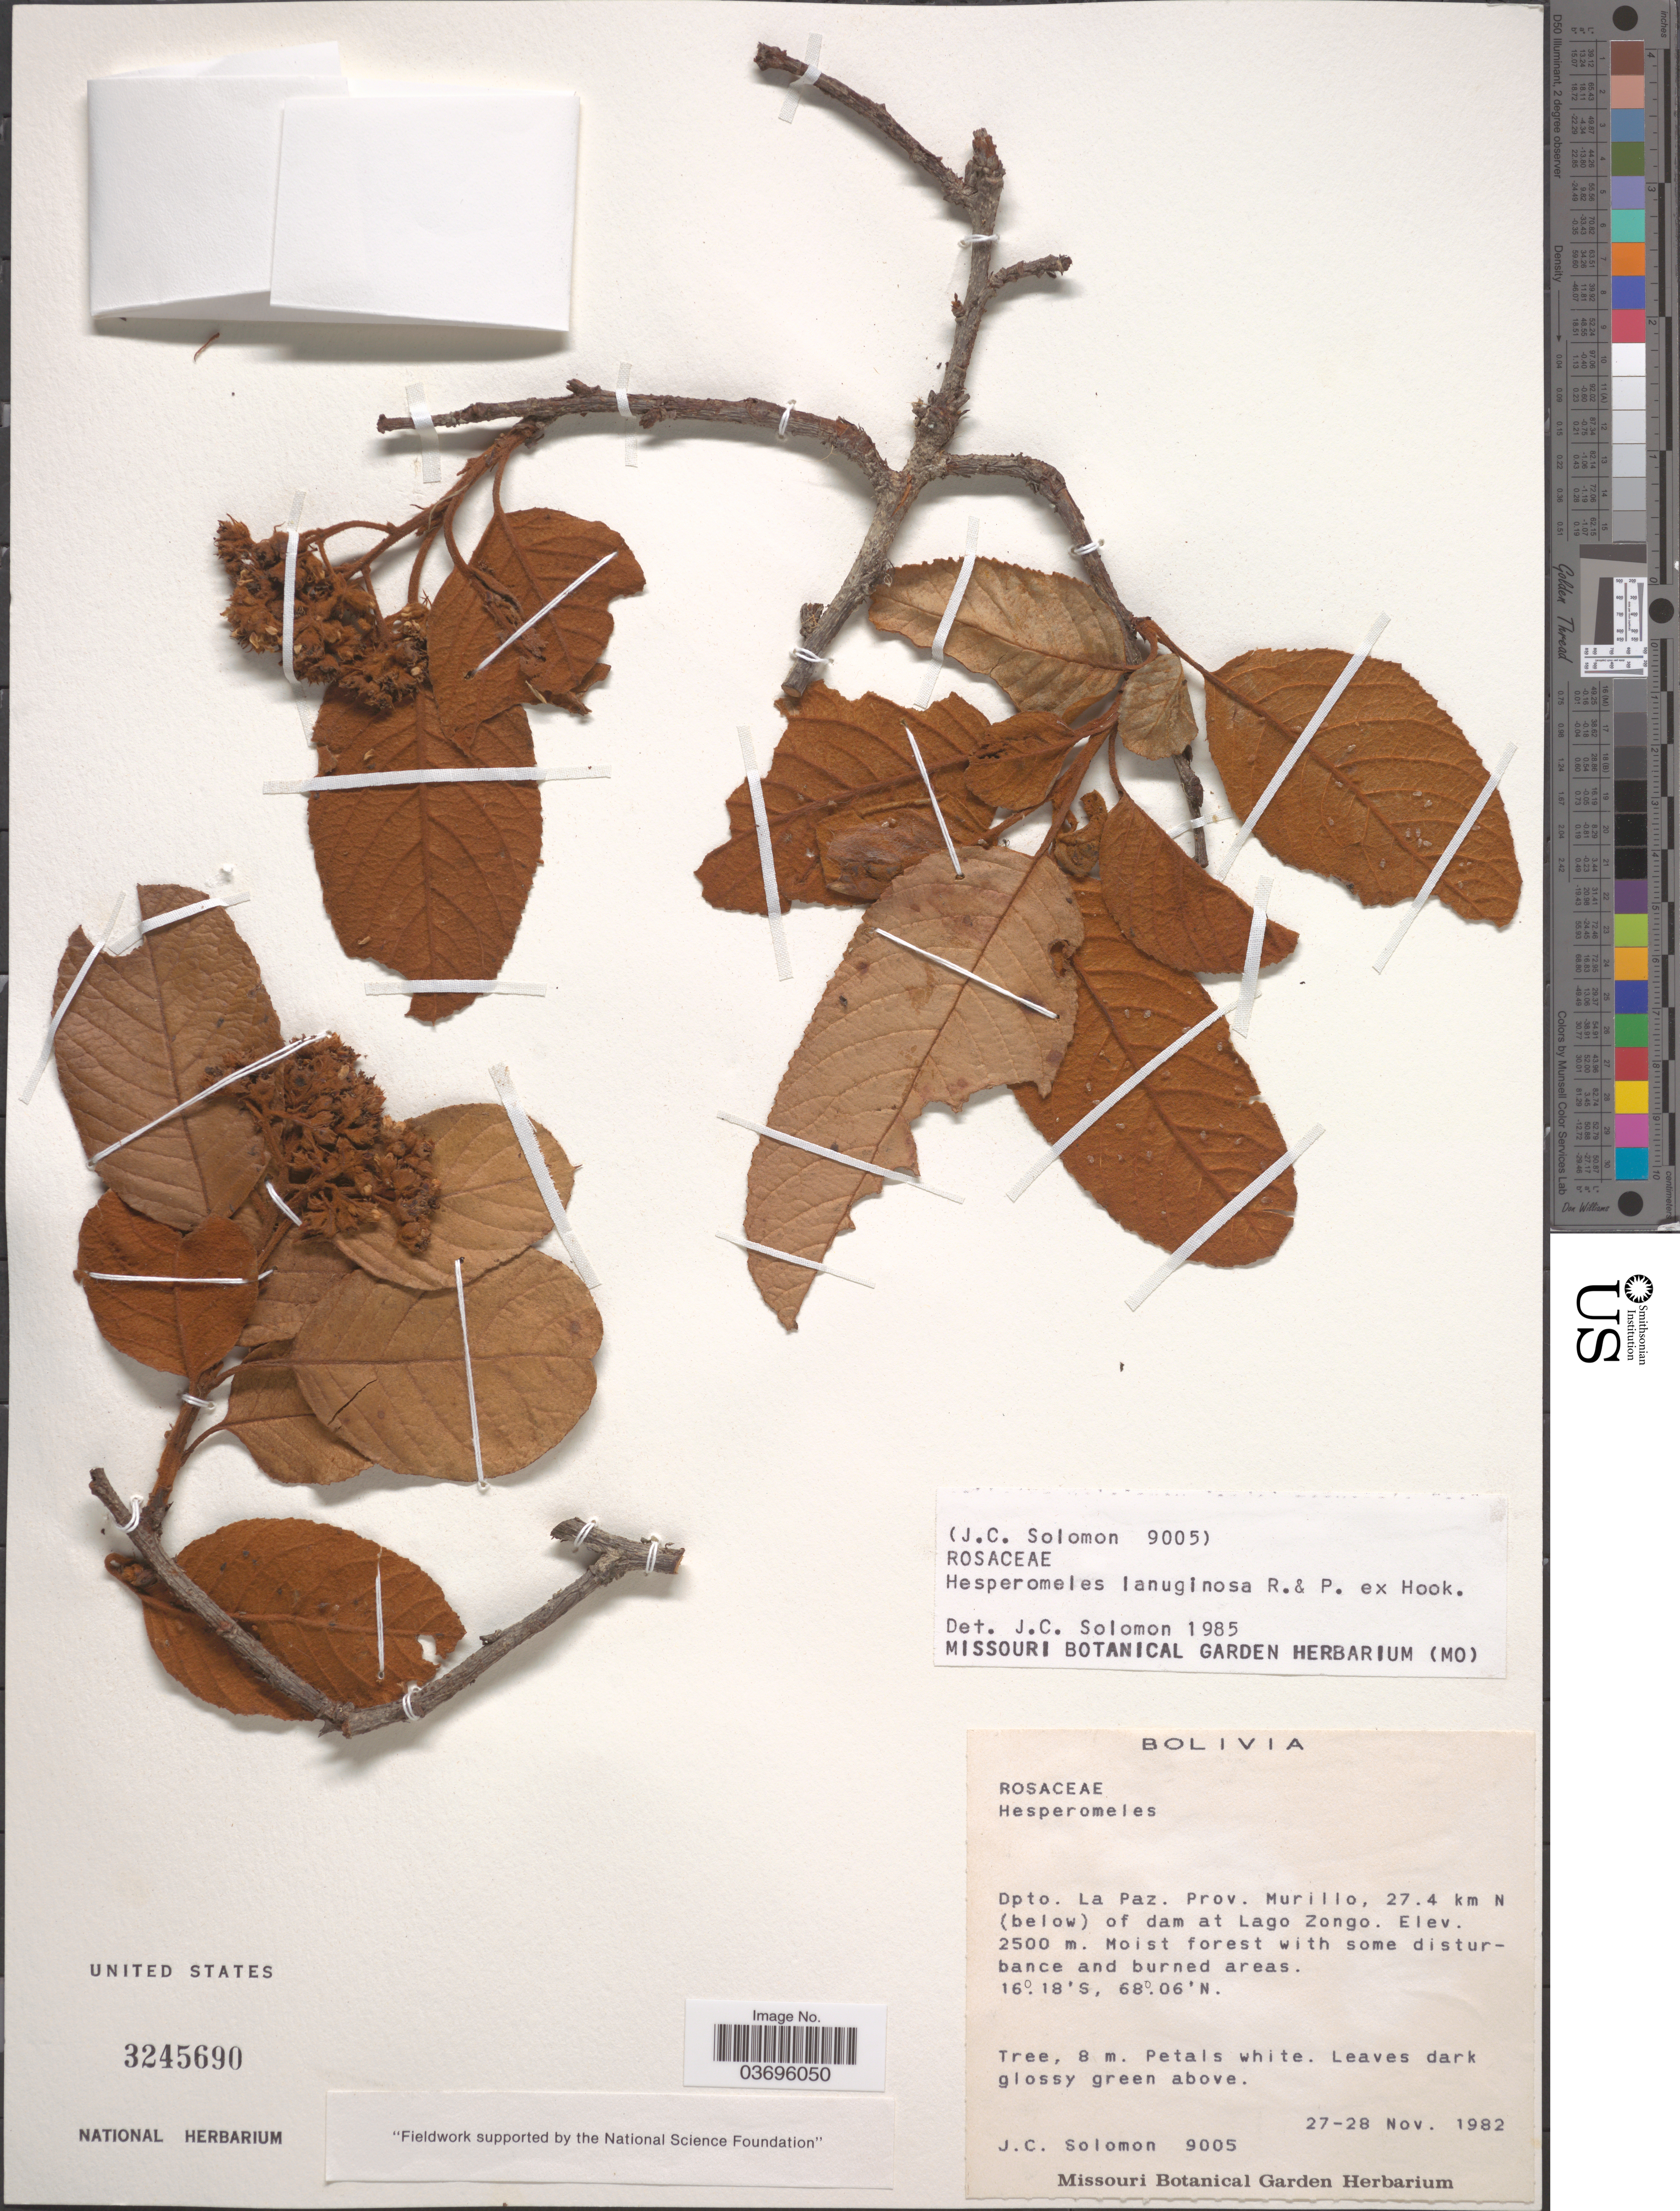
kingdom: Plantae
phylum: Tracheophyta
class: Magnoliopsida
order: Rosales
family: Rosaceae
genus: Hesperomeles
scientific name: Hesperomeles ferruginea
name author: (Juss. ex Pers.) Benth.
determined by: Fuentes, A.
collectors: J. C. Solomon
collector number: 9005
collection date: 1982-11-27/1982-11-28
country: Bolivia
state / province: La Paz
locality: Dpto. La Paz. Prov. Murillo, 27.4 km N (below) of dam at Lago Zongo.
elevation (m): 2500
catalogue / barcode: US 3245690